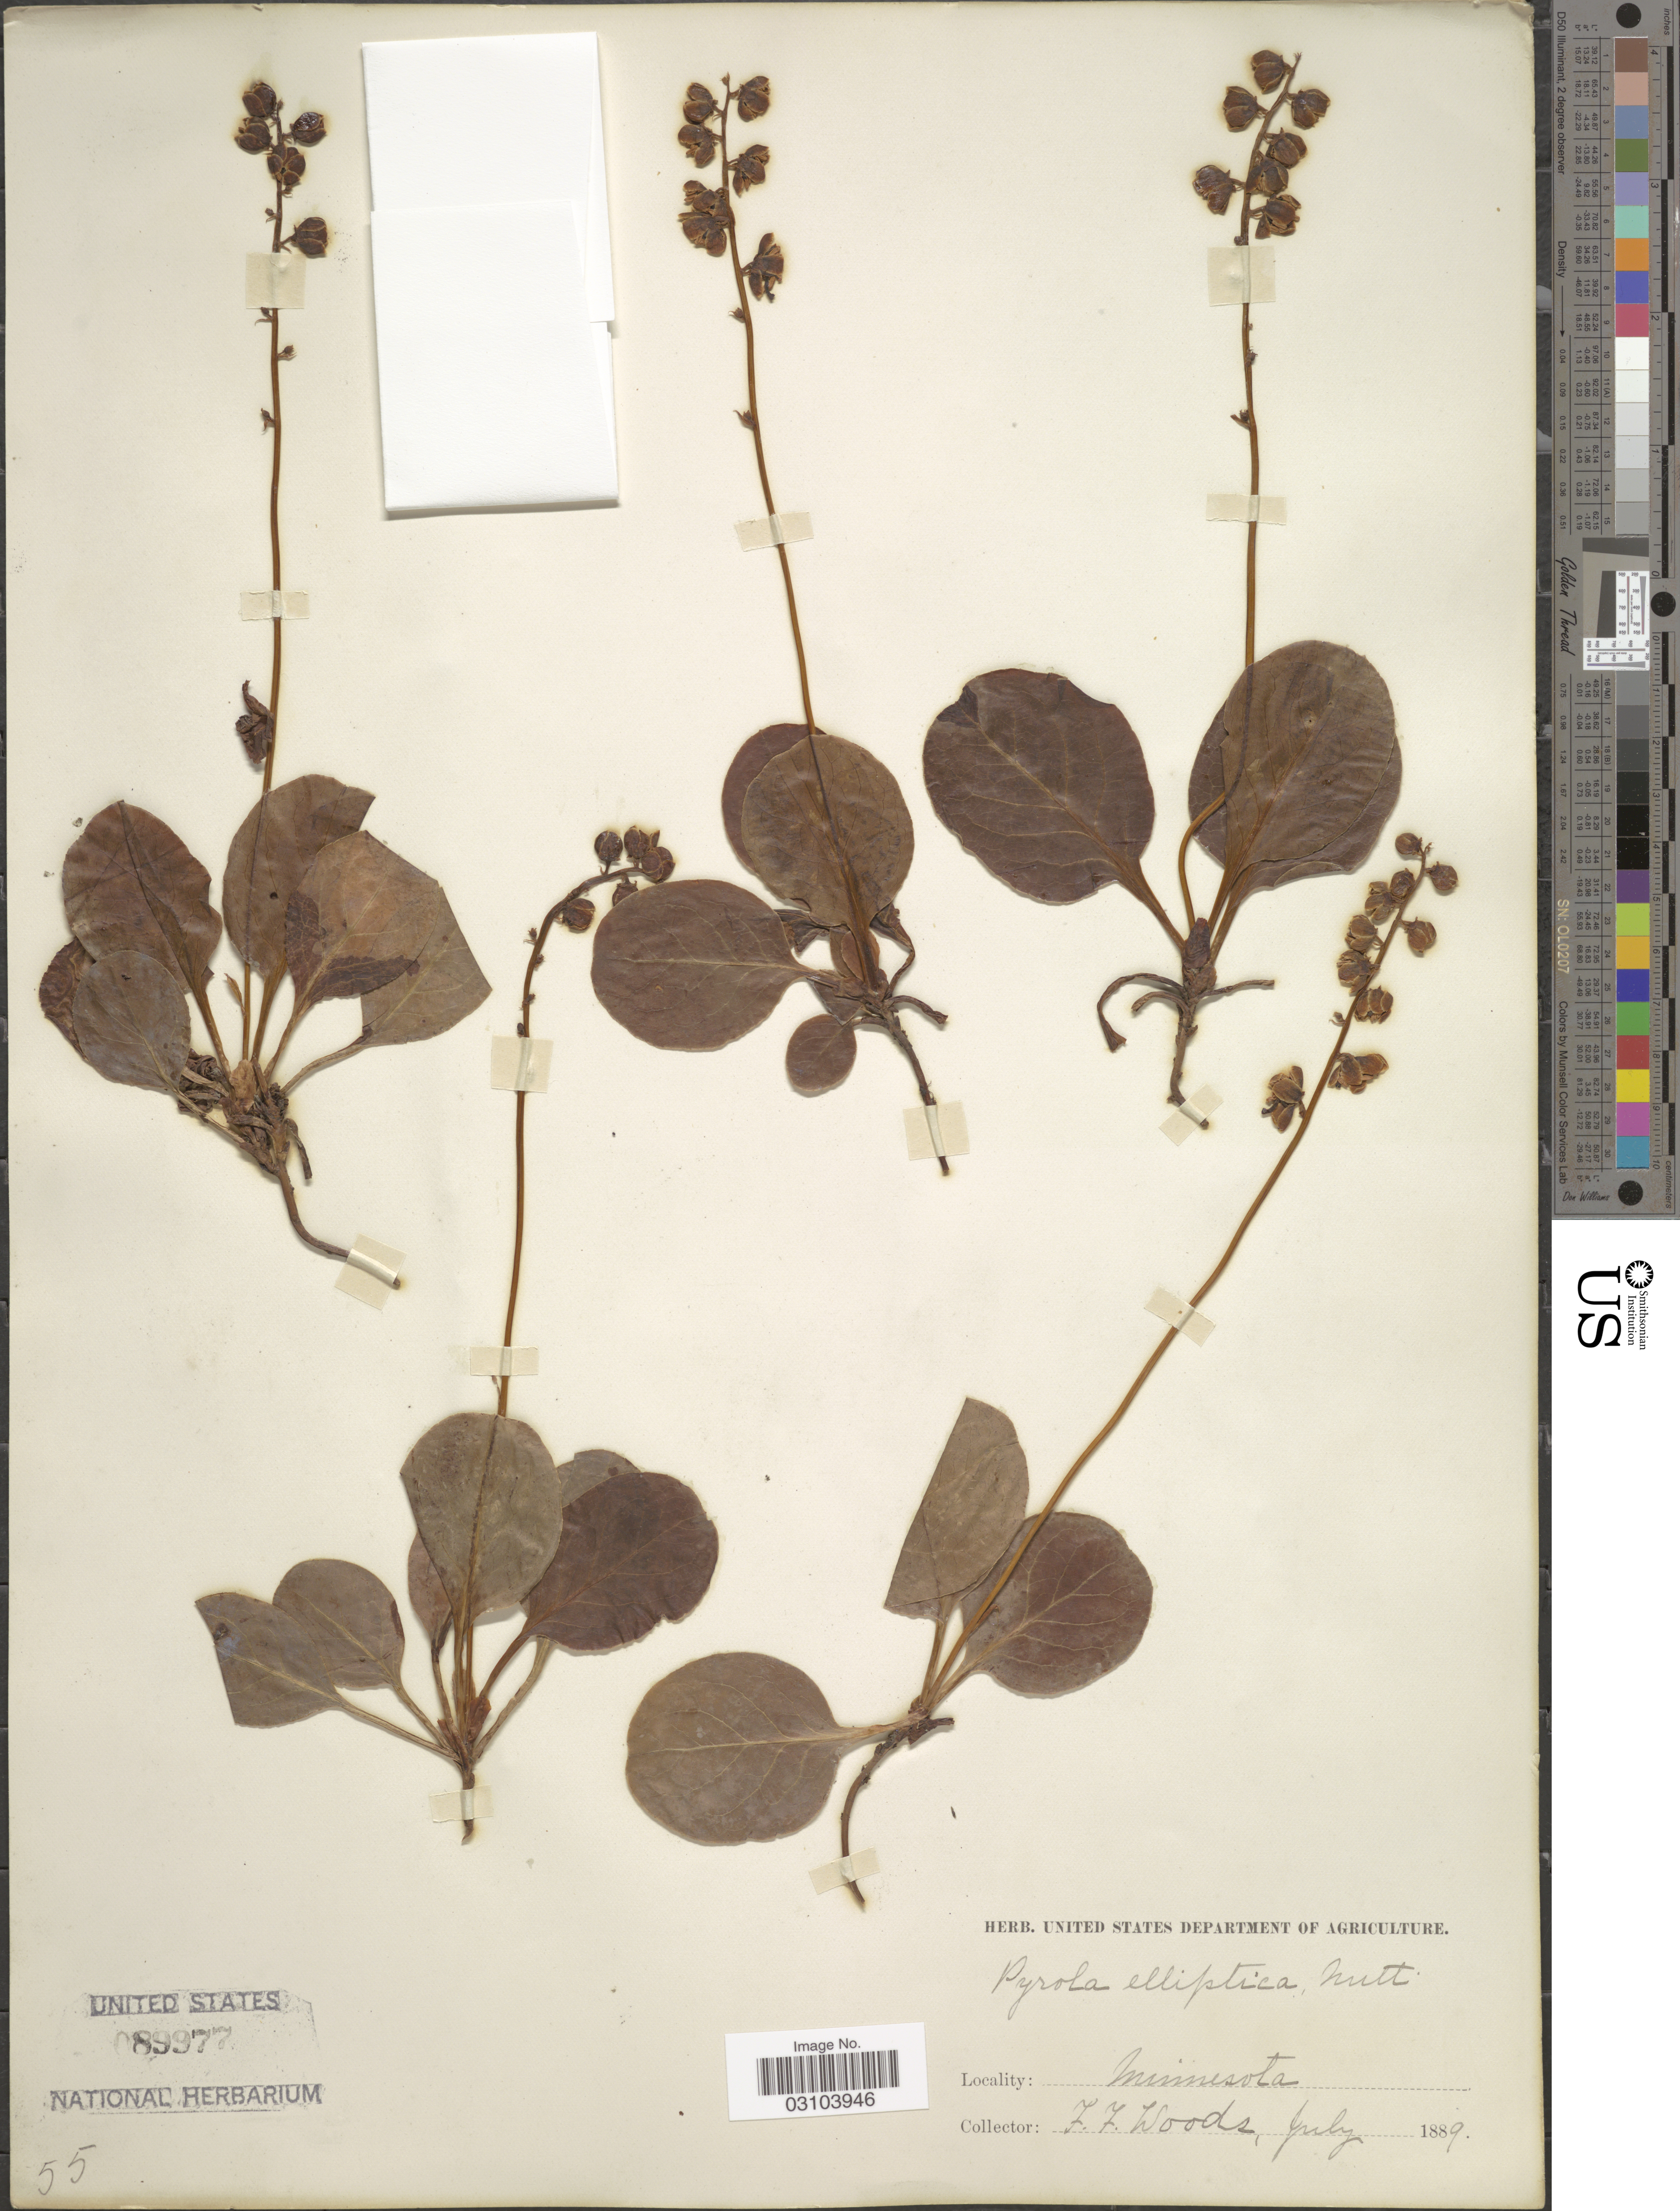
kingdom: Plantae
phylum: Tracheophyta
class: Magnoliopsida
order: Ericales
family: Ericaceae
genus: Pyrola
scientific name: Pyrola elliptica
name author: Nutt.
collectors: F. Woods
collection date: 1889-07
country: United States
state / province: Minnesota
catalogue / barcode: US 89977